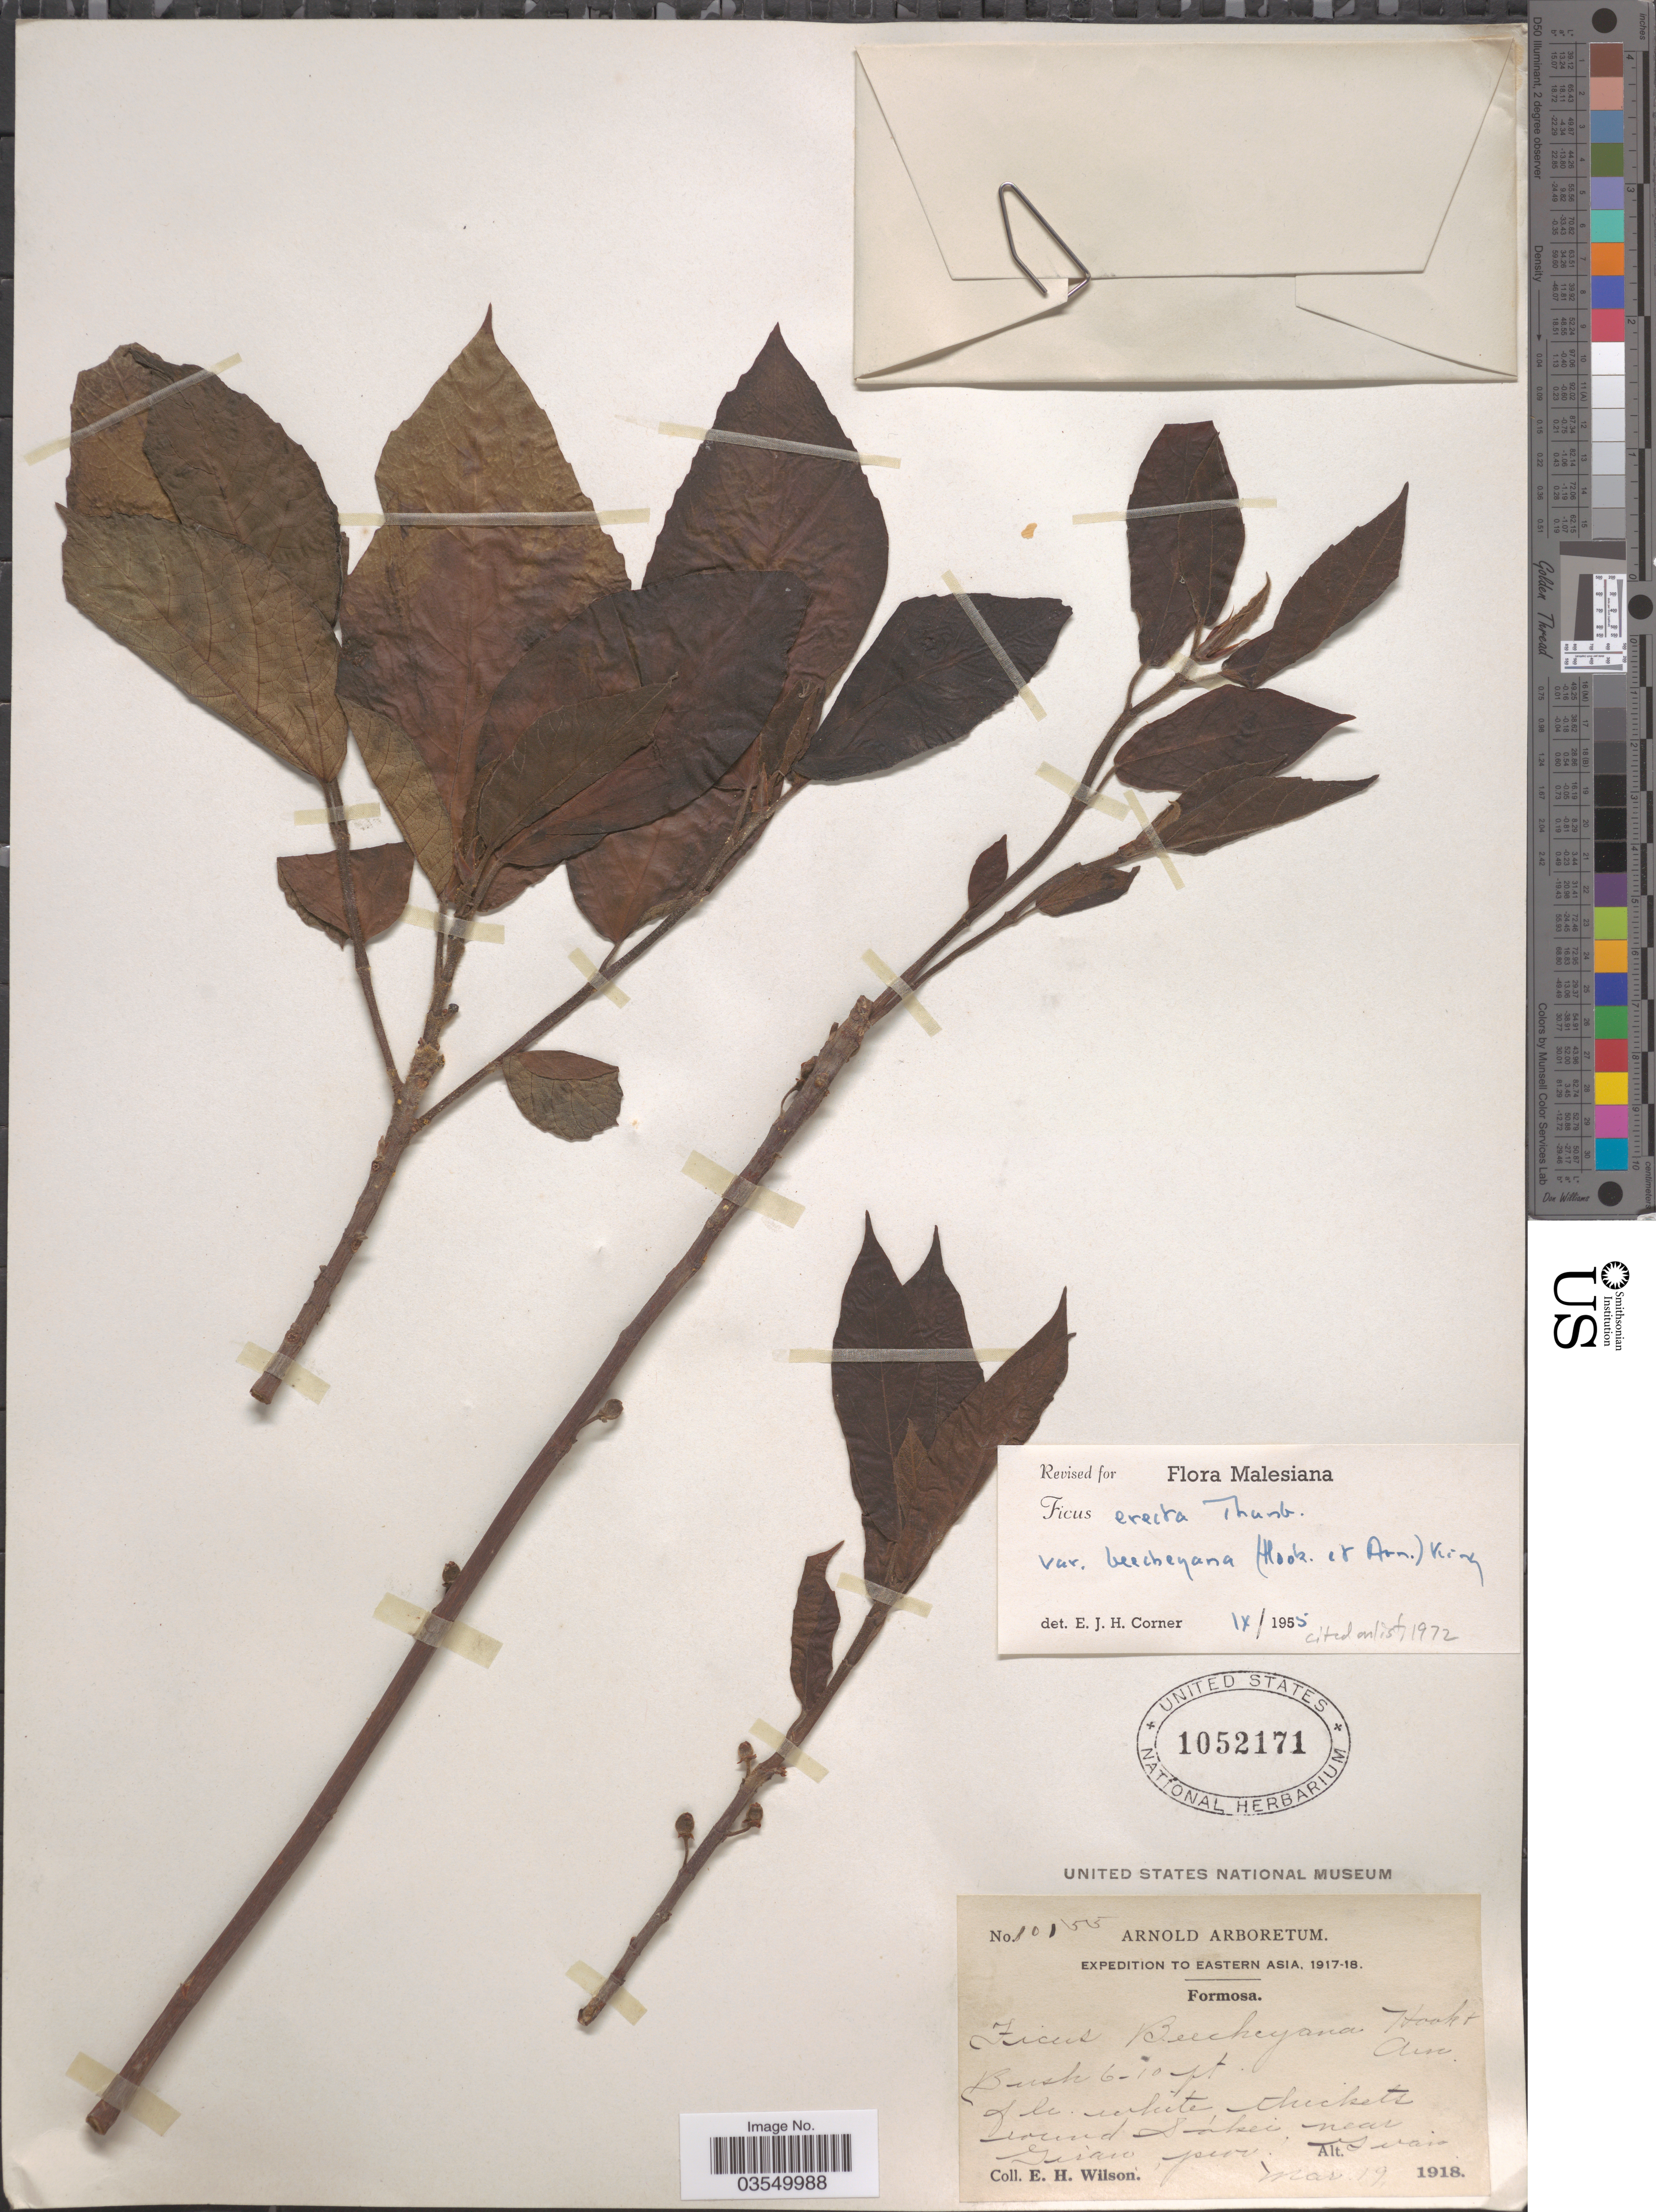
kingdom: Plantae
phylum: Tracheophyta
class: Magnoliopsida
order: Rosales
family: Moraceae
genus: Ficus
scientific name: Ficus erecta var. beecheyana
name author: (Hook. & Arn.) King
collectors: E. Wilson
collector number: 10155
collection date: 1918-03-19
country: Taiwan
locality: Eastern Asia. Formosa. Round Sakei, near Girano*, prov. Girano*.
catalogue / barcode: US 1052171